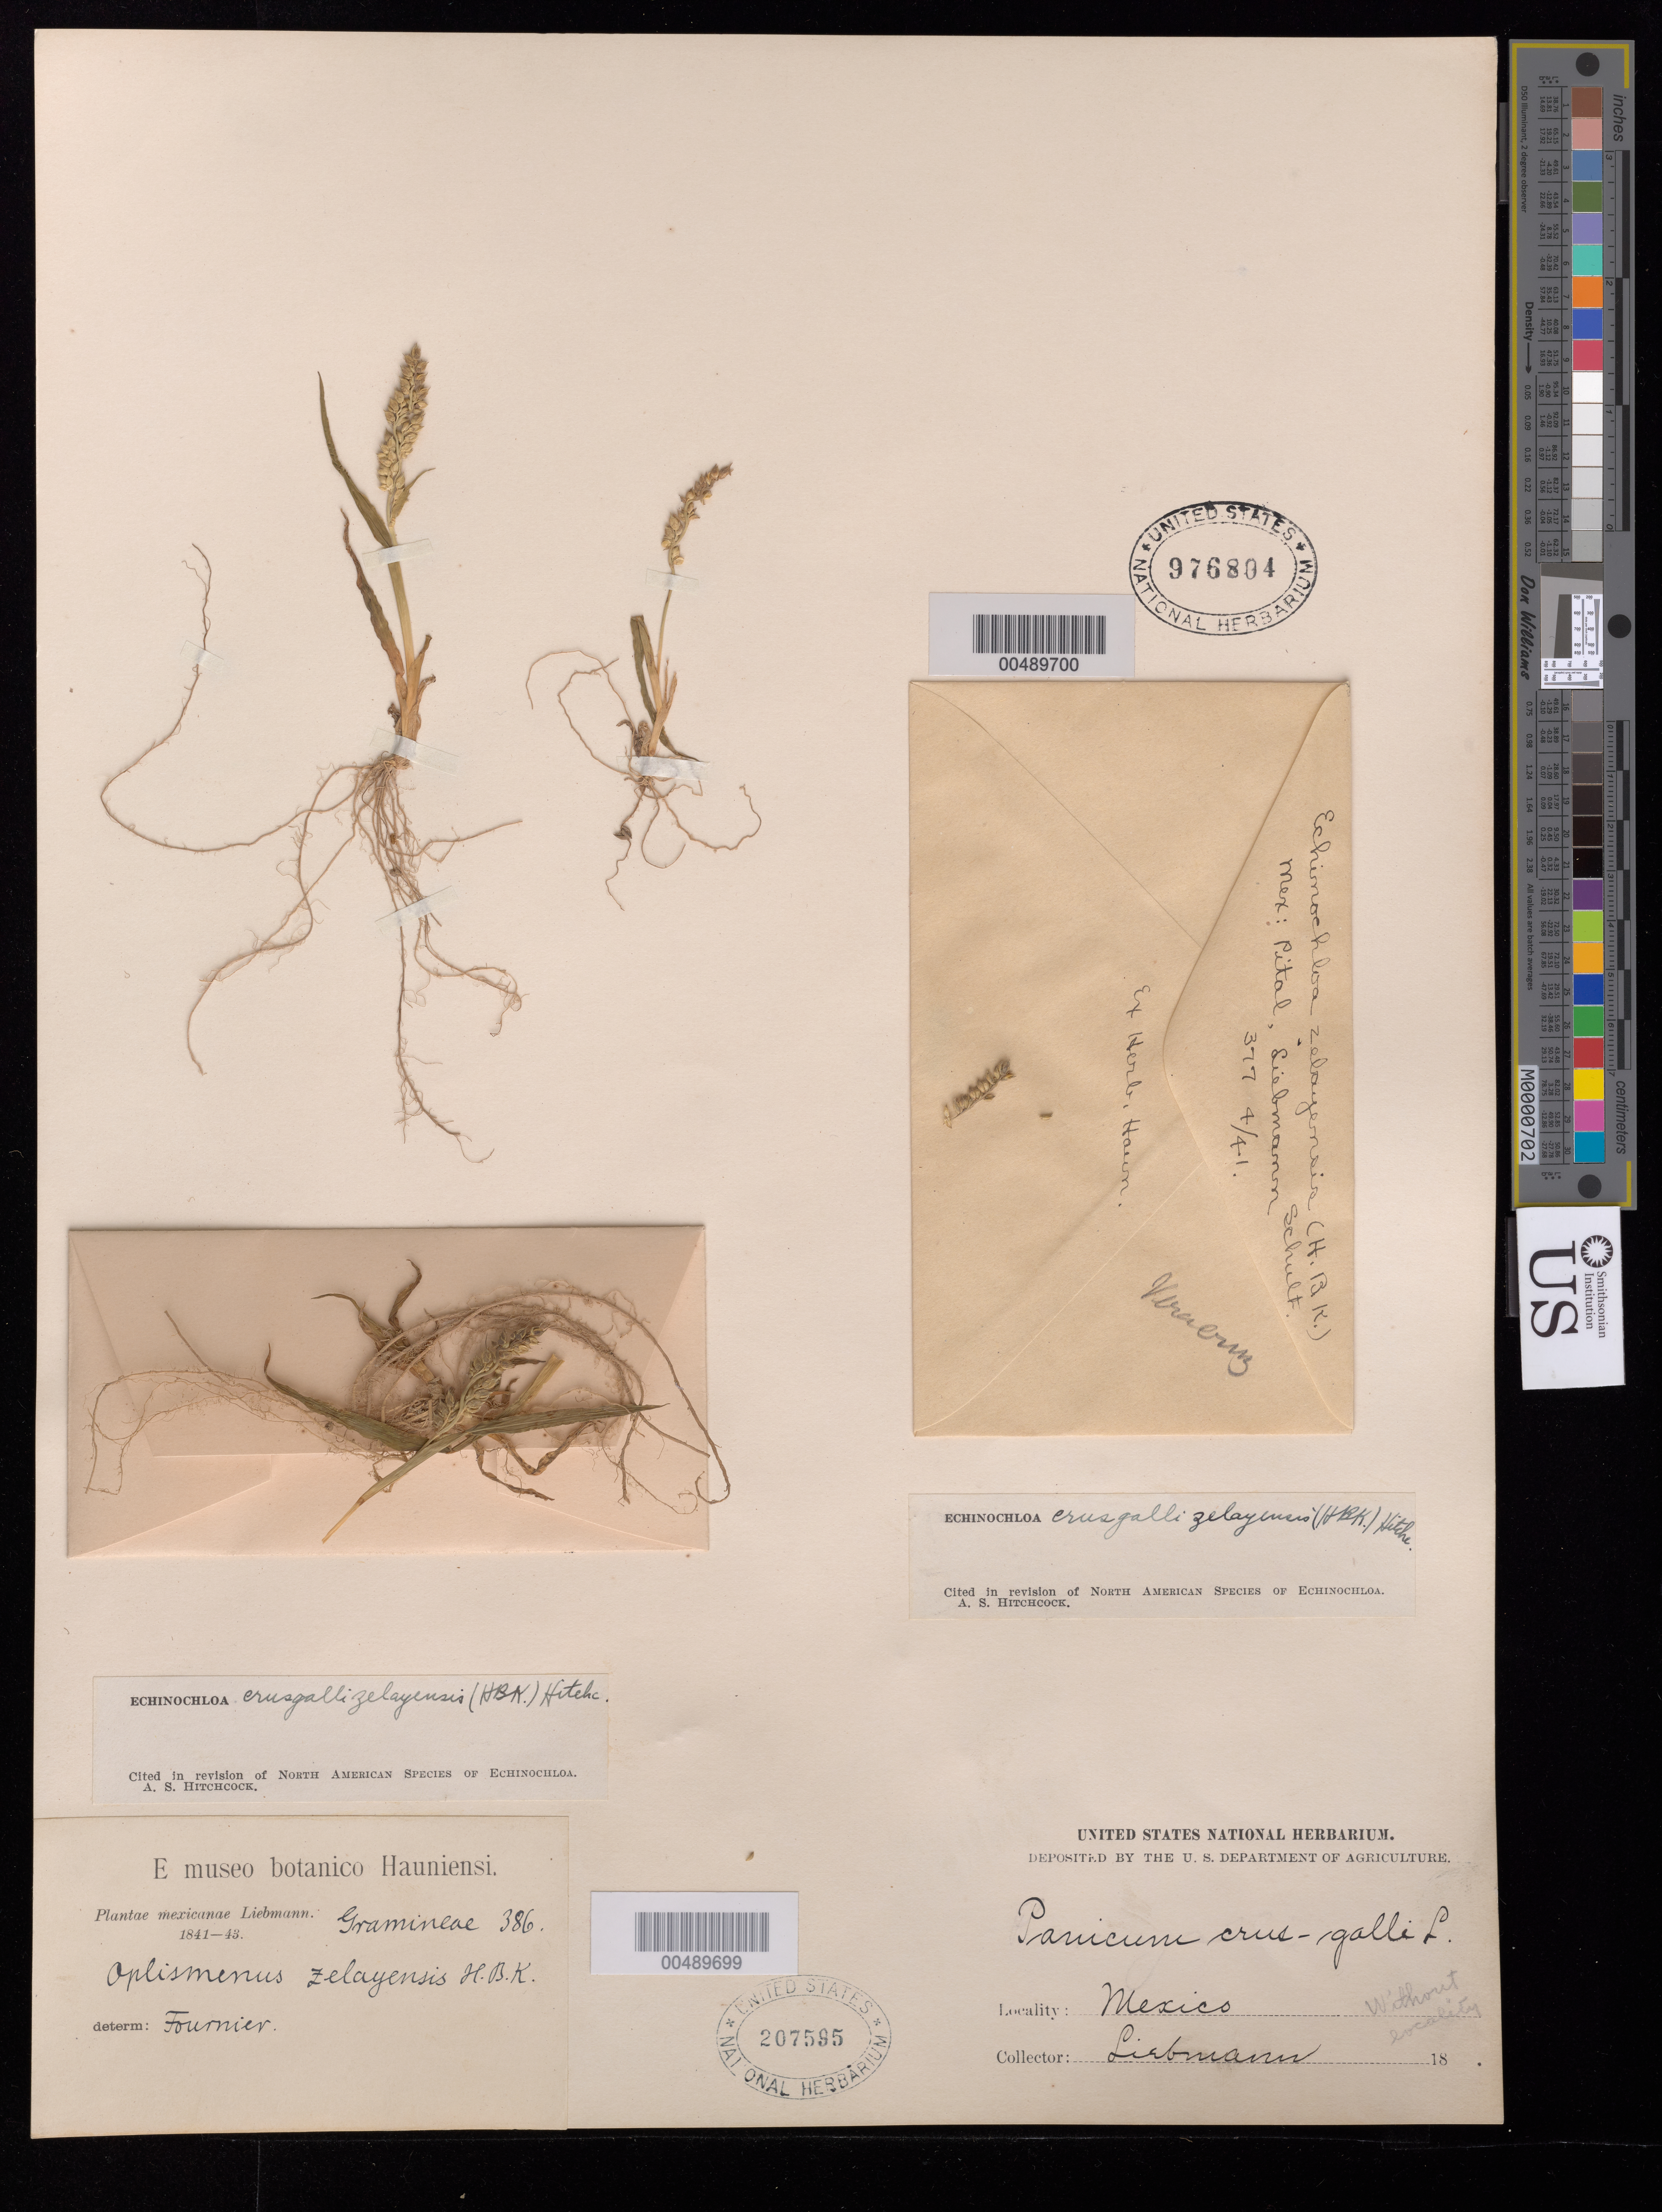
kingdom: Plantae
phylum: Tracheophyta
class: Liliopsida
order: Poales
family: Poaceae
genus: Echinochloa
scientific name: Echinochloa crus-galli var. zelayensis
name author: (Kunth) Hitchc.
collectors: F. M. Liebmann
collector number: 386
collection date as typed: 1841 to -- --- 1843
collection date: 1841/1843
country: Mexico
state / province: Durango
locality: San Ramon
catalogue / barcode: US 207595